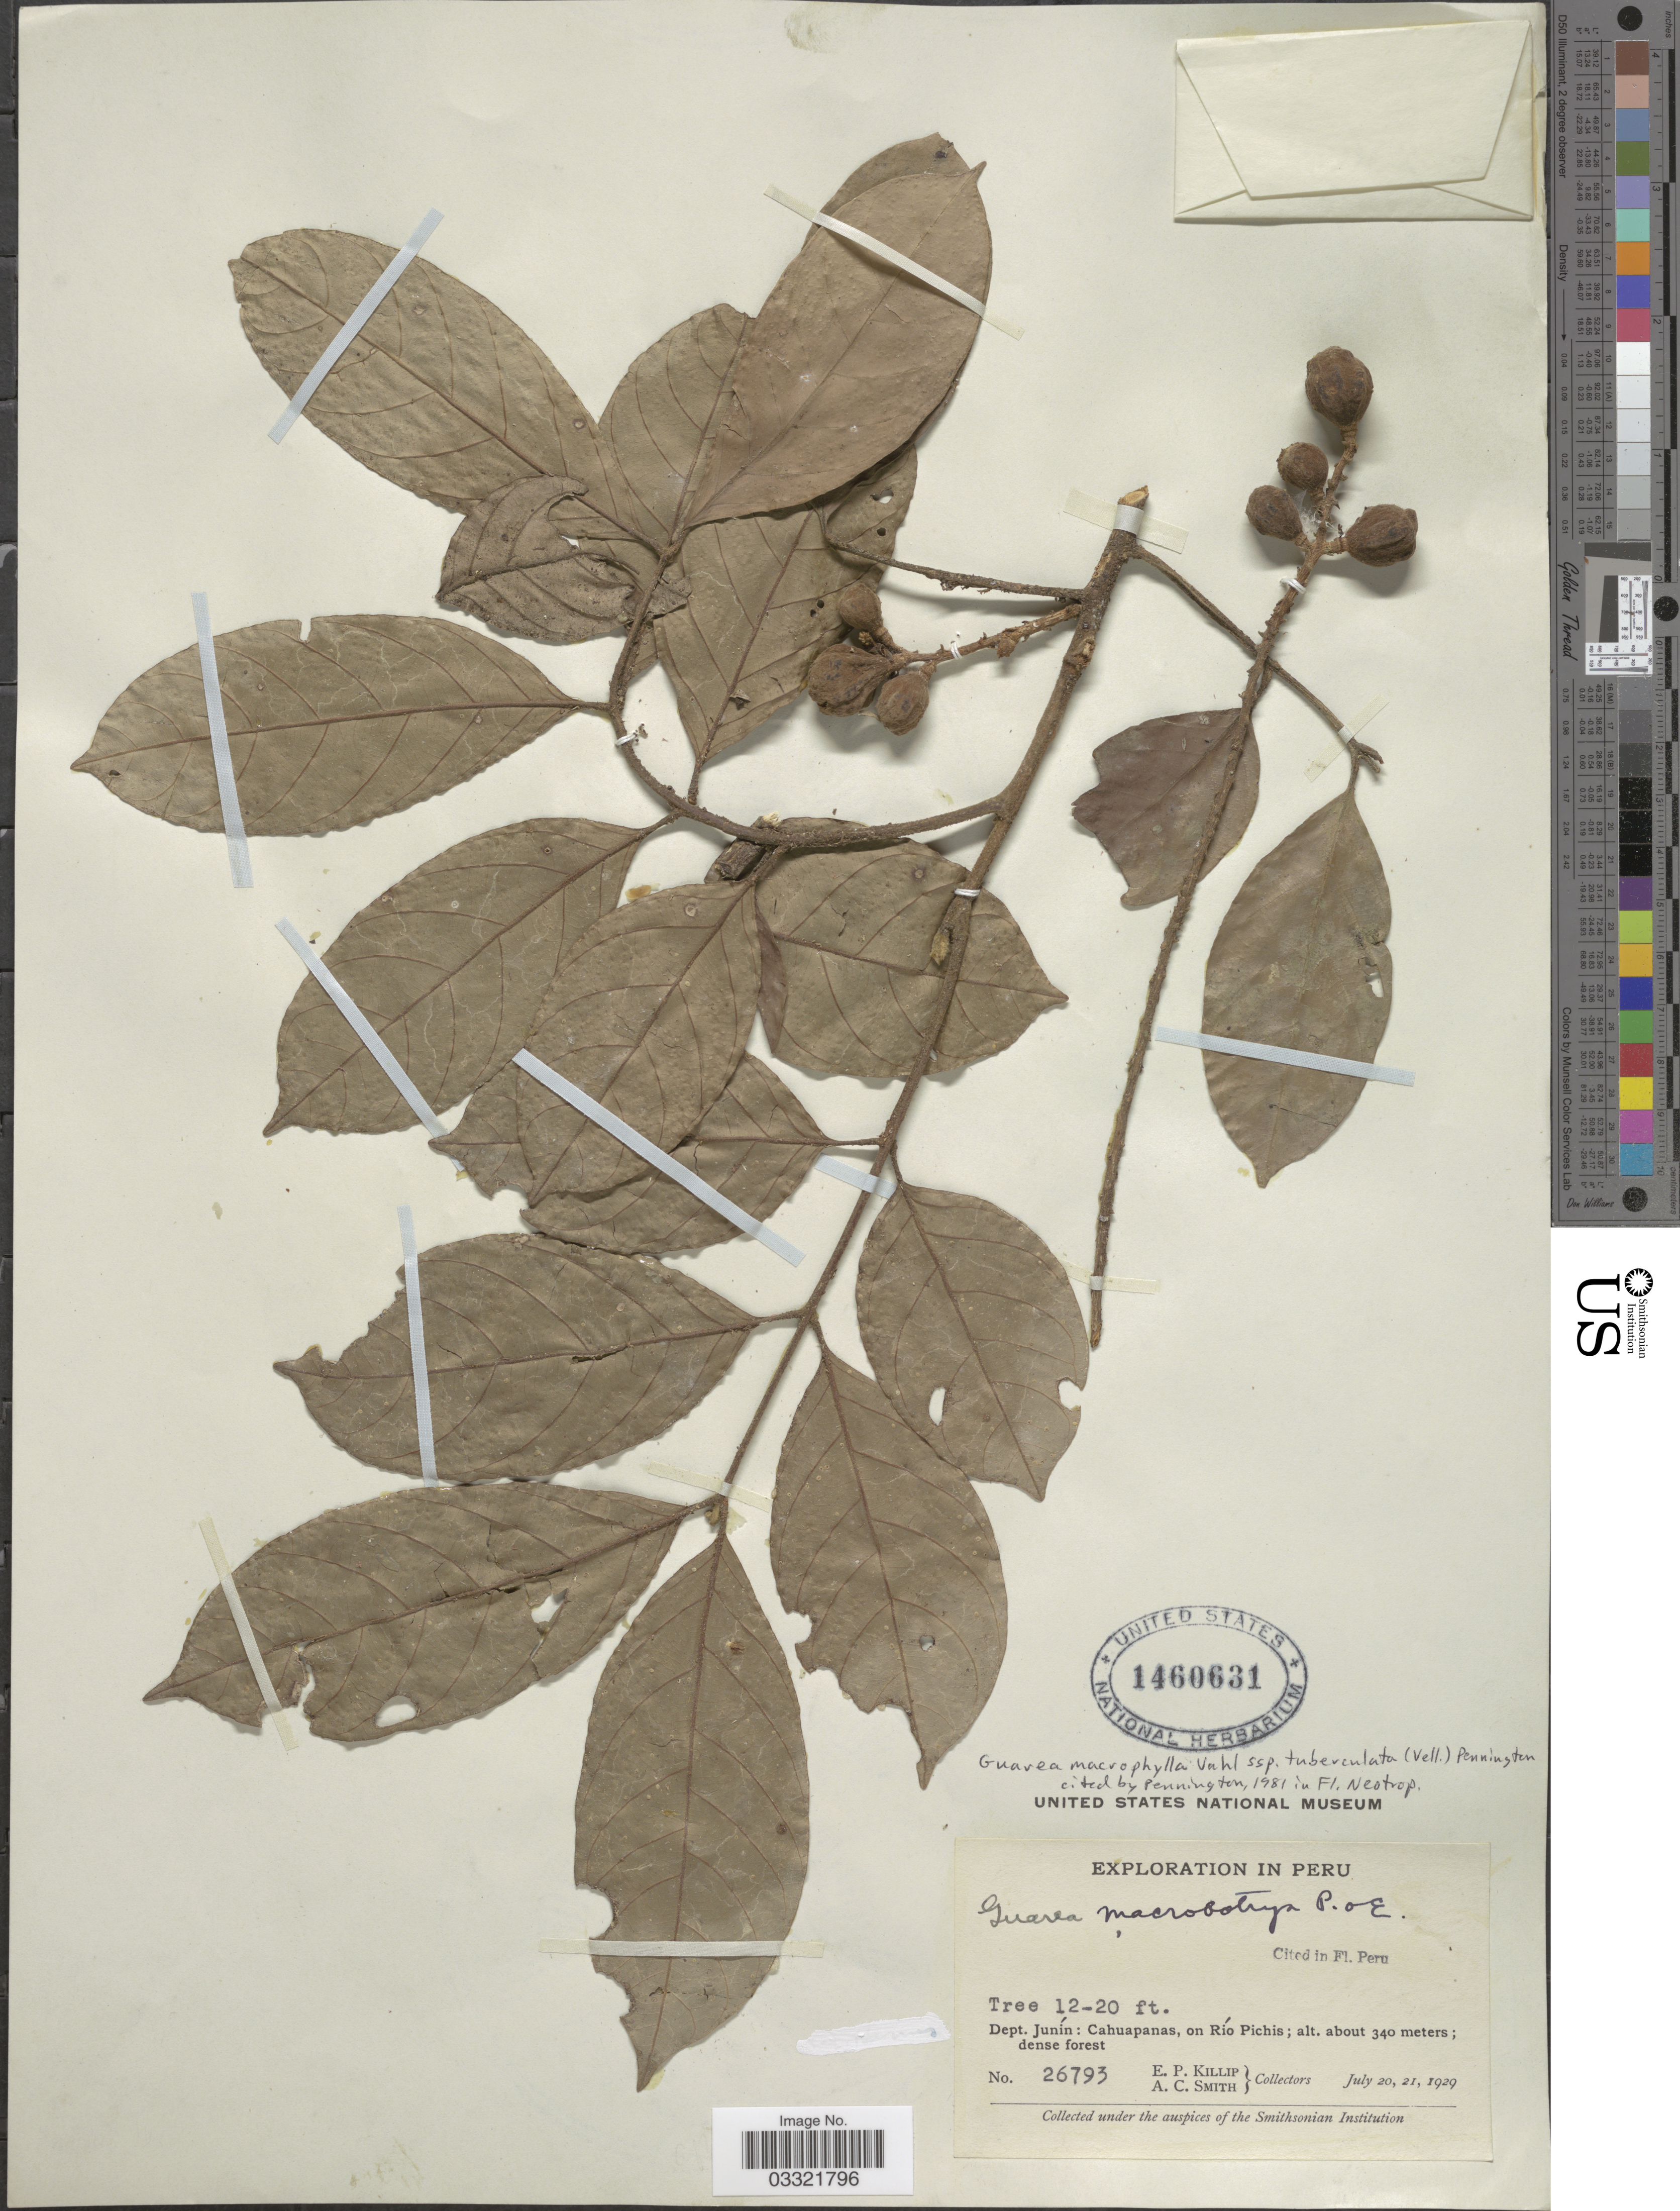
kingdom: Plantae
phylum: Tracheophyta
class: Magnoliopsida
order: Sapindales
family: Meliaceae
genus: Guarea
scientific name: Guarea macrophylla subsp. tuberculata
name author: (Vell.) T.D. Penn.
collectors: E. P. Killip & A. C. Smith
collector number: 26793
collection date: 1929-07-20/1929-07-21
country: Peru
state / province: Junín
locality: Dept. Junín: Cahuapanas, on Río Pichis.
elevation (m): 340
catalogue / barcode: US 1460631